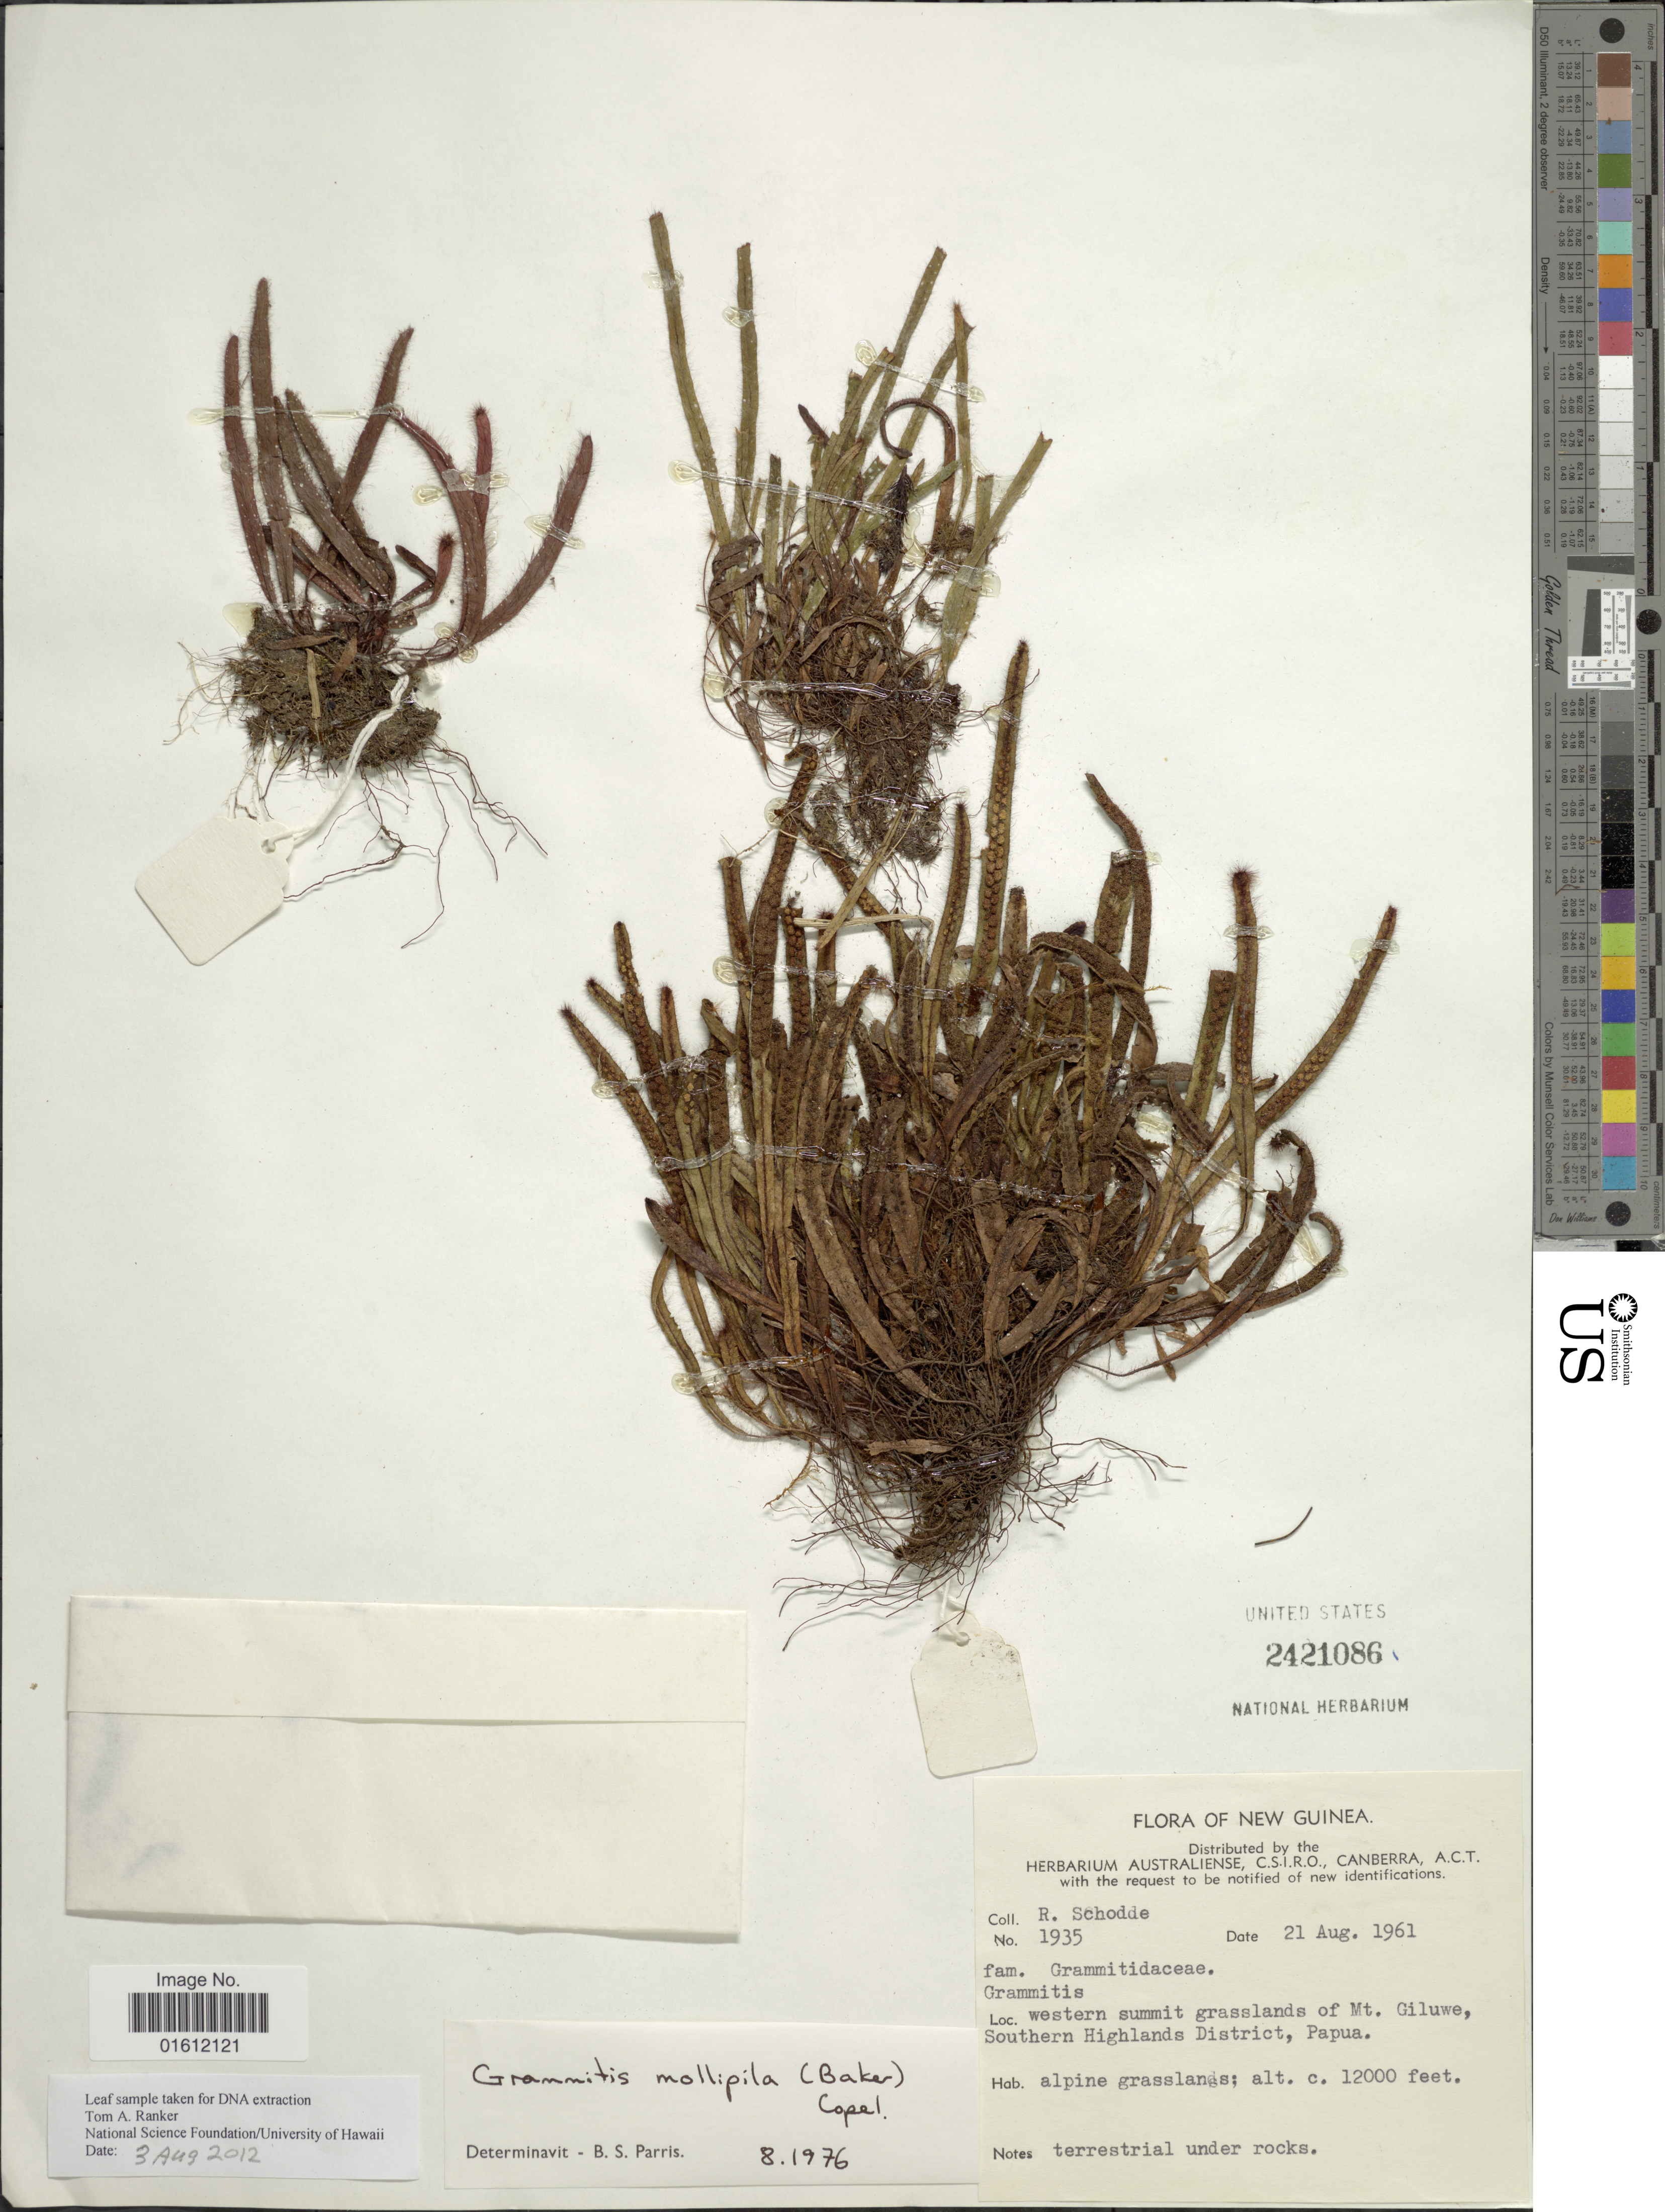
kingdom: Plantae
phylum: Tracheophyta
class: Polypodiopsida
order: Polypodiales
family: Polypodiaceae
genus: Oreogrammitis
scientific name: Oreogrammitis mollipila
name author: (Baker) Parris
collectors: R. Schodde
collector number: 1935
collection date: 1961-08-21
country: Papua New Guinea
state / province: Southern Highlands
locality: New Guinea, western summit grasslands of Mt Giluwe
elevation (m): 3658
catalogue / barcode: US 2421086